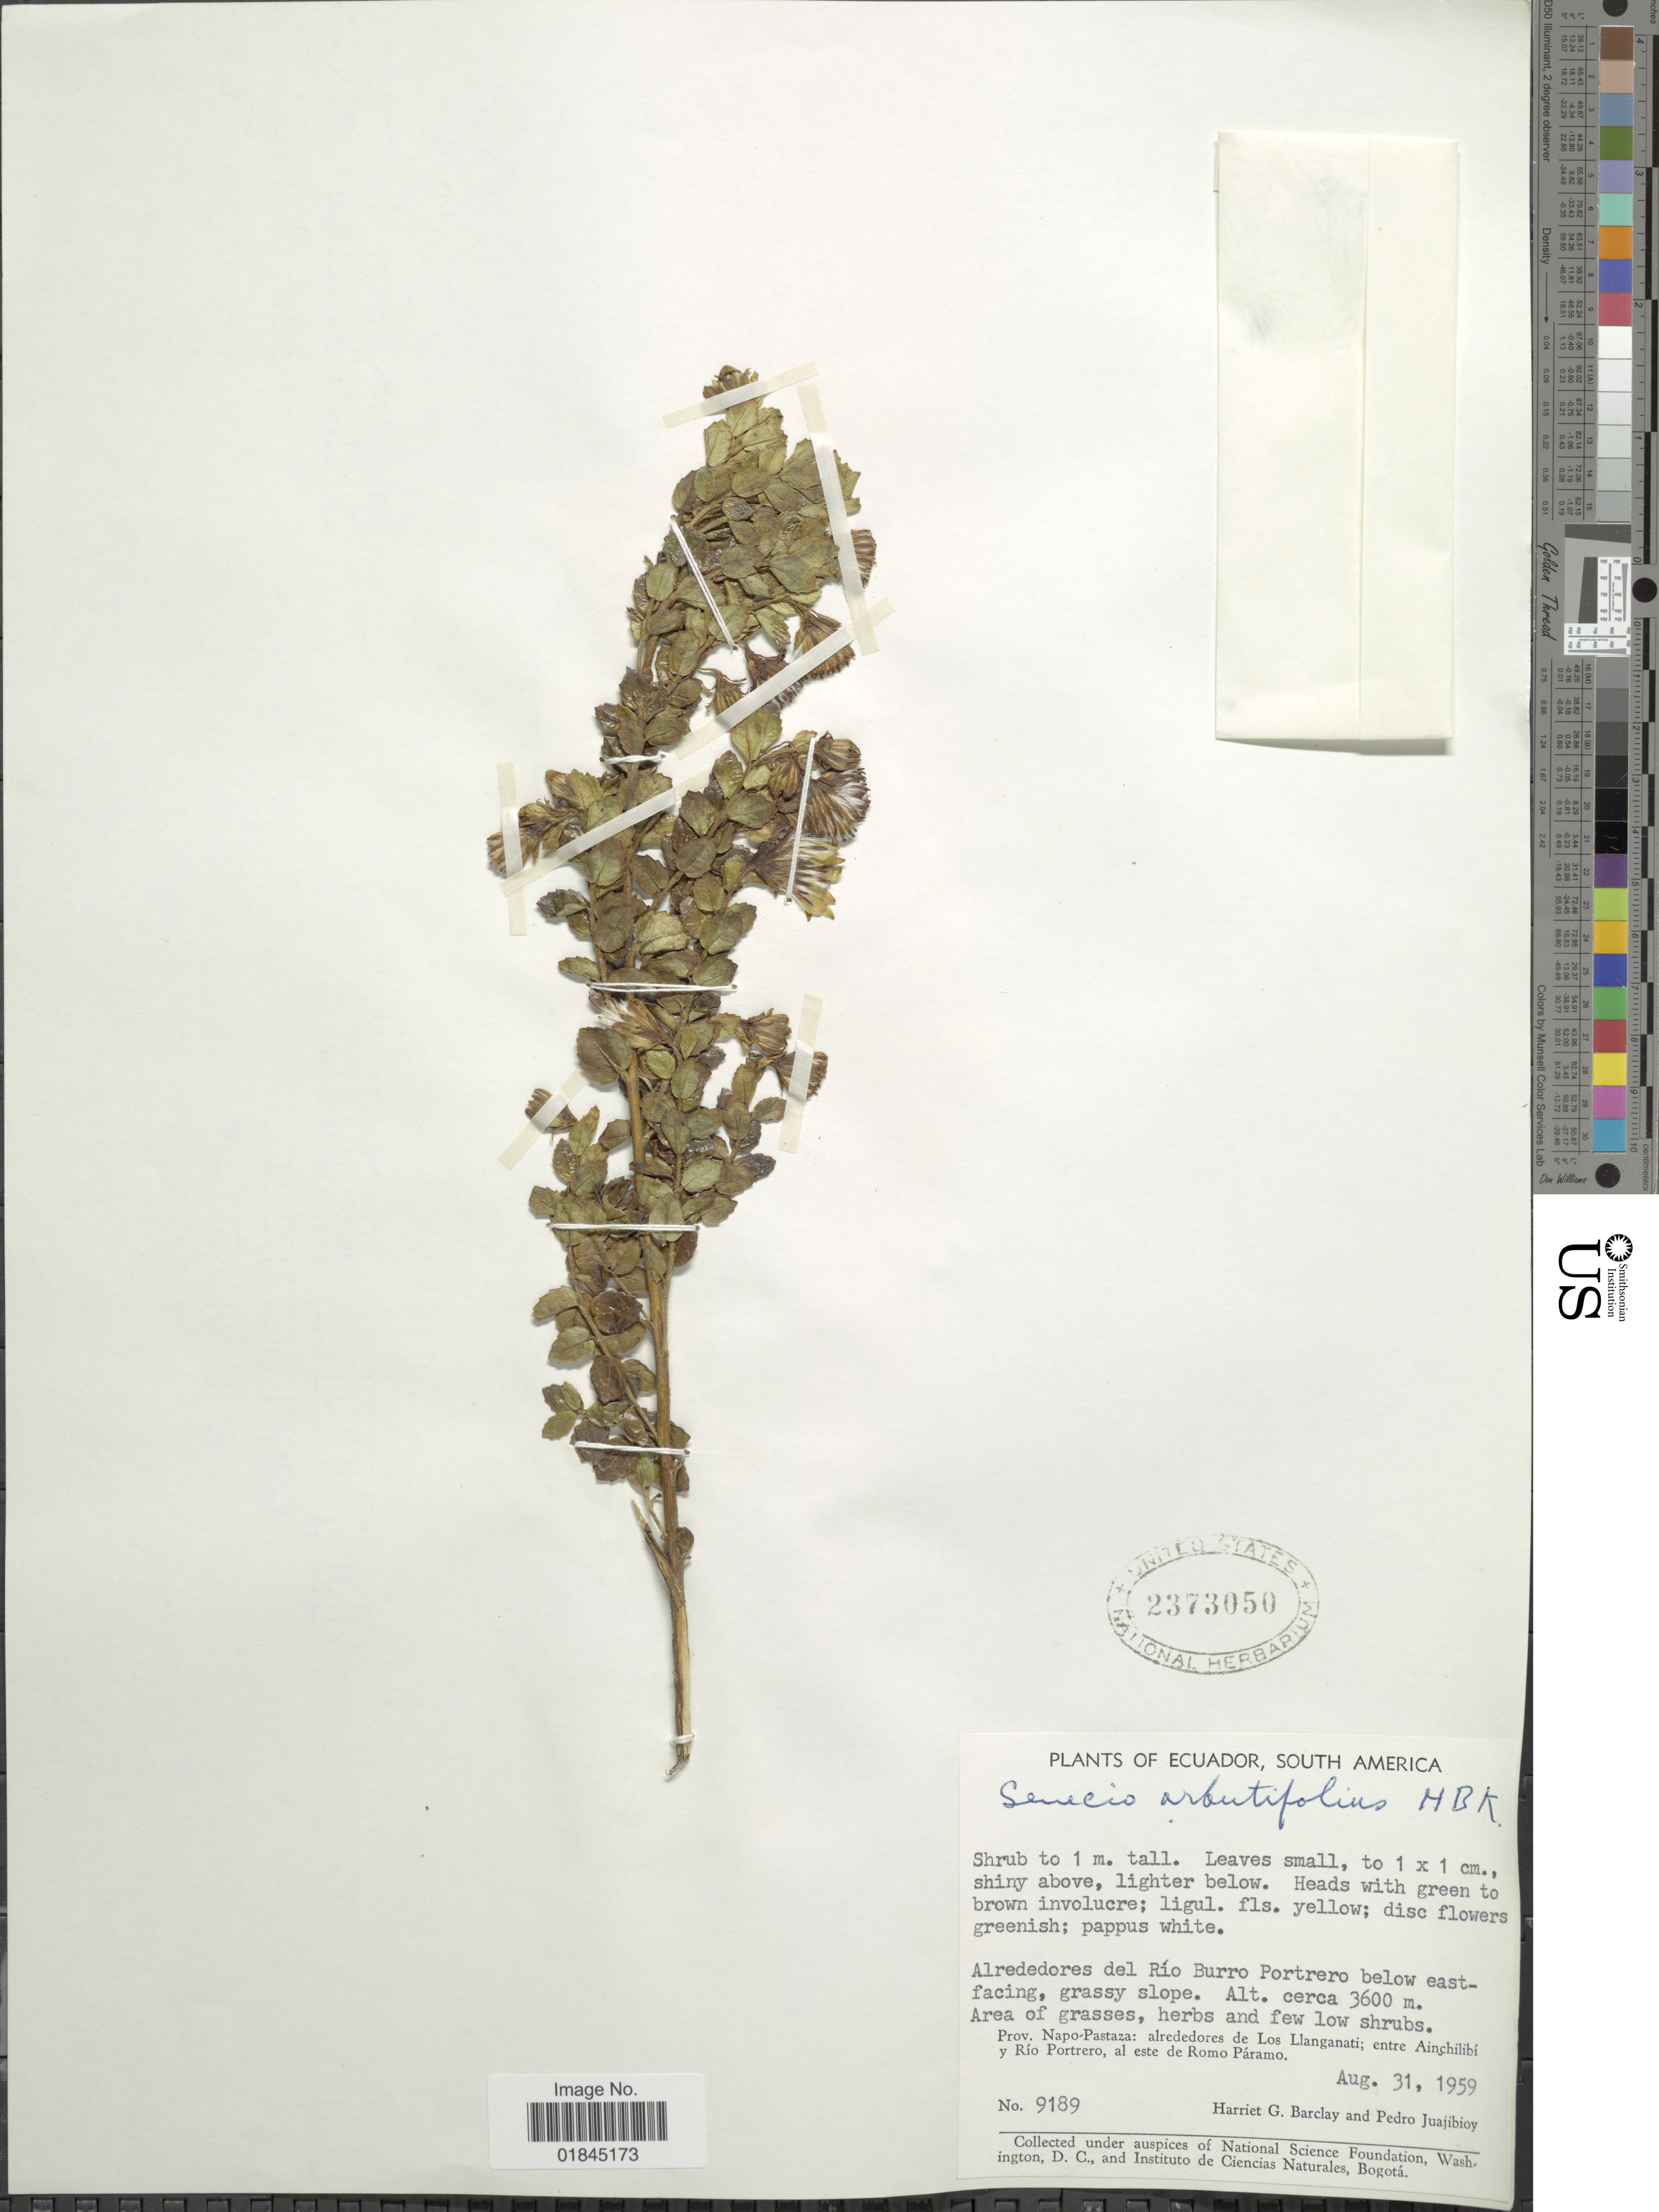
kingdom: Plantae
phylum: Tracheophyta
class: Magnoliopsida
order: Asterales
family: Asteraceae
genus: Pentacalia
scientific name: Pentacalia arbutifolia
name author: (Kunth) Cuatrec.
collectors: H. G. Barclay & P. Juajibioy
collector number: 9189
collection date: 1959-08-31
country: Ecuador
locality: Alrededores del Río Burro Portrero below east-facing, grassy slope. Prov. Napo-Pastaza: alrededores de Los Llanganati; entre Ainchilibi y Río Portrero, al este de Romo Páramo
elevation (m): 3600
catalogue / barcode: US 2373050